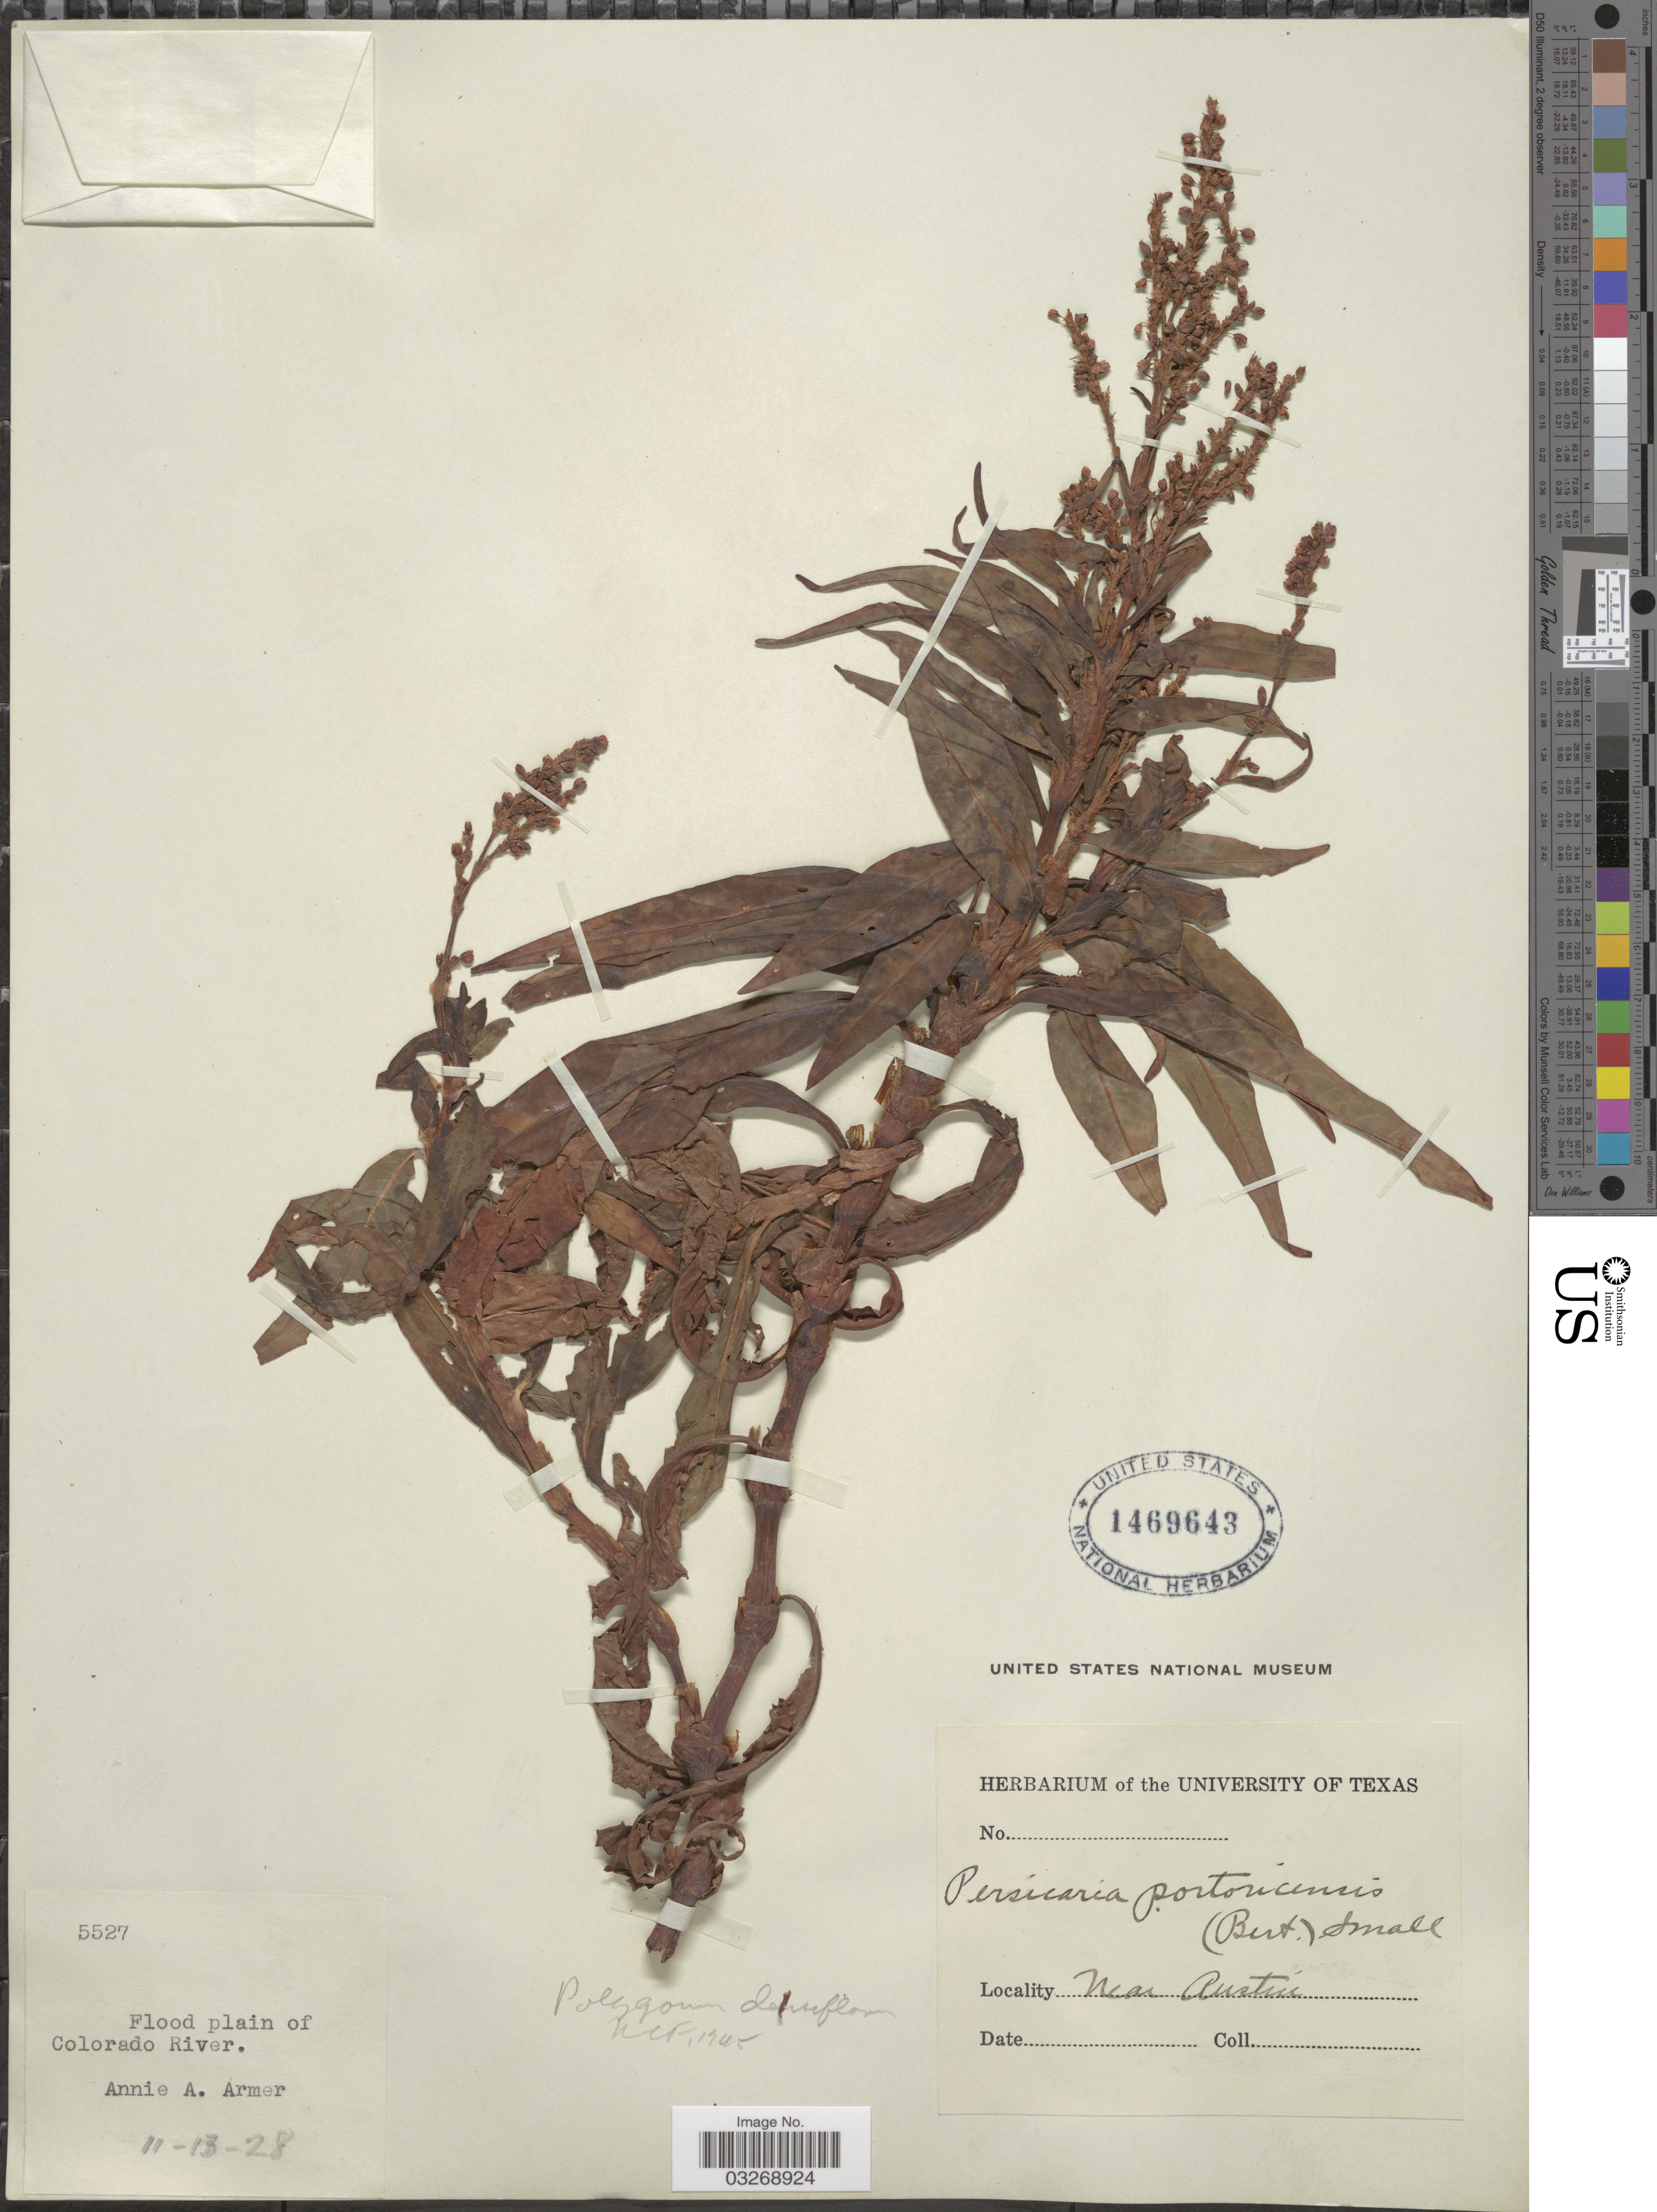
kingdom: Plantae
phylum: Tracheophyta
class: Magnoliopsida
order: Caryophyllales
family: Polygonaceae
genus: Persicaria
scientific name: Persicaria glabra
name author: (Willd.) M. Gómez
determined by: Atha, D. E.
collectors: A. Armer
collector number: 5527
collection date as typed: Transcribed d/m/y: 13/11/28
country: United States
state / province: Texas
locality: Flood plain of Colorado River. Near Austin.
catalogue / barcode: US 1469643